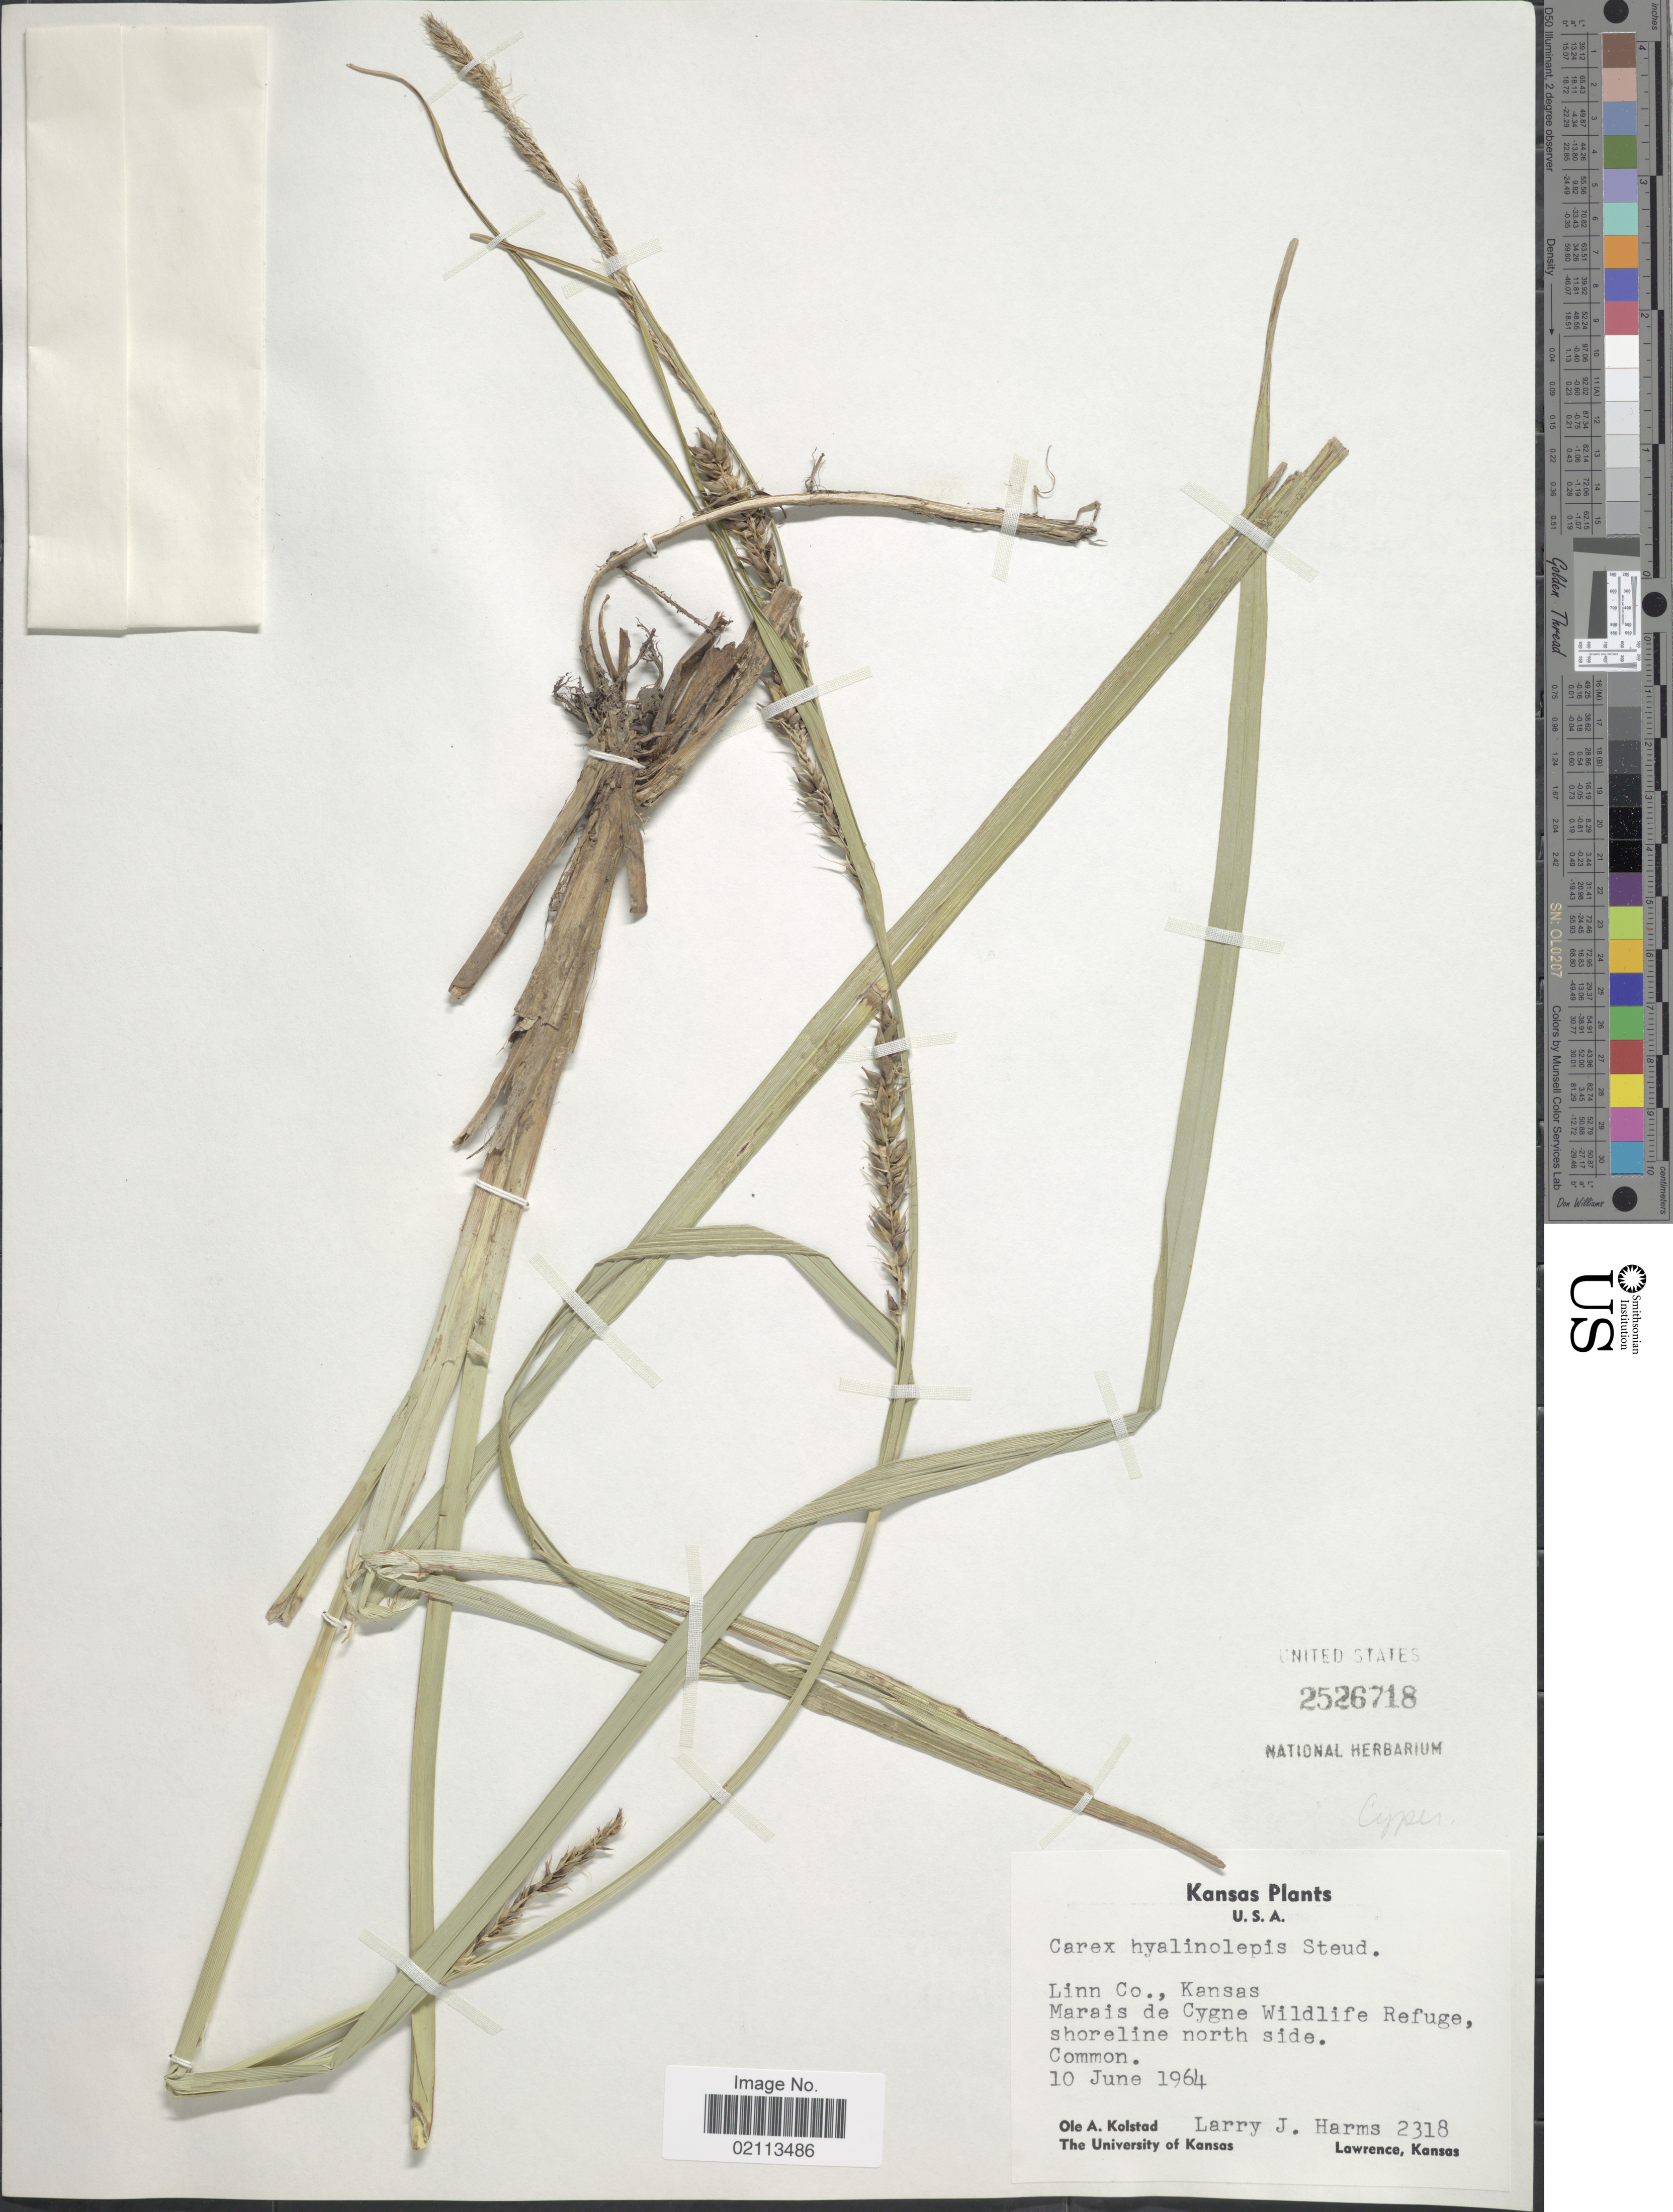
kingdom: Plantae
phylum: Tracheophyta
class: Liliopsida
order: Poales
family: Cyperaceae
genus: Carex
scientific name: Carex hyalinolepis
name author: Steud.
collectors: O. Kolstad & L. Harms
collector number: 2318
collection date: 1964-06-10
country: United States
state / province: Kansas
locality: Linn Co., Marais de Cygne Wildlife Refuge, shoreline north side. Common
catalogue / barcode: US 2526718